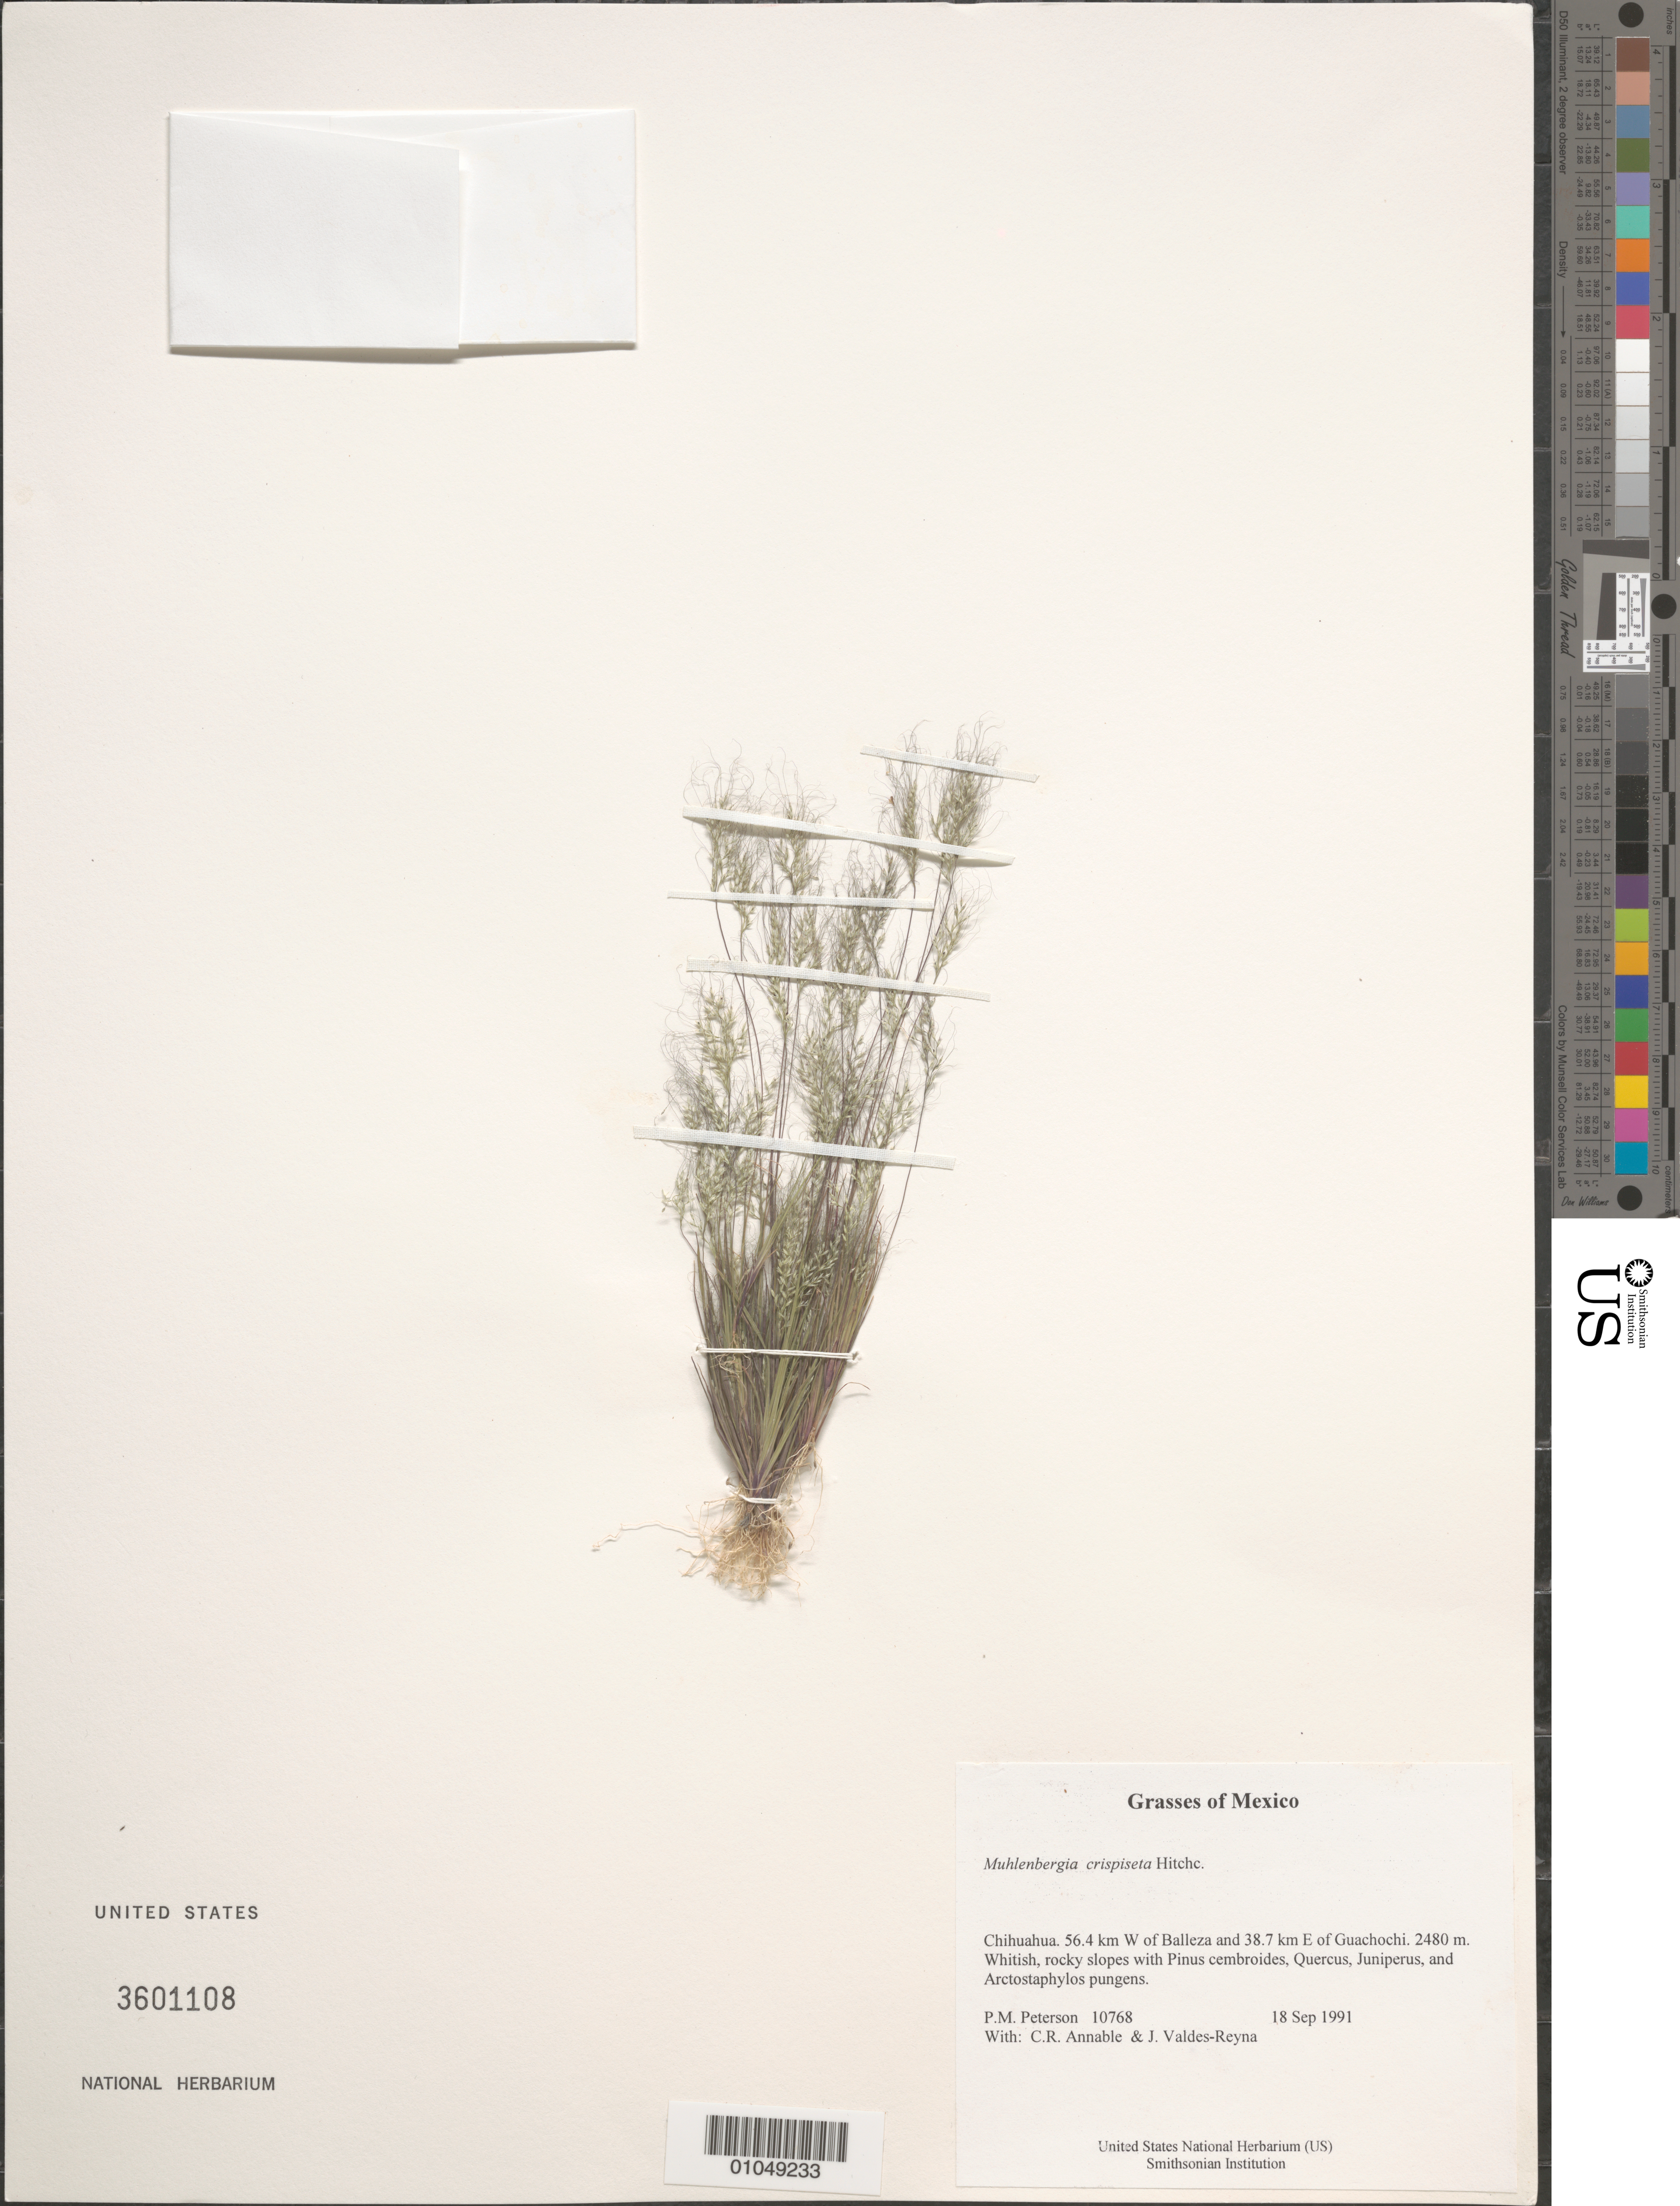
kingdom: Plantae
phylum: Tracheophyta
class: Liliopsida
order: Poales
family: Poaceae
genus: Muhlenbergia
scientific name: Muhlenbergia crispiseta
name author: Hitchc.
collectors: P. M. Peterson, C. R. Annable & J. Valdés-Reyna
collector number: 10768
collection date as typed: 18 Sep 1991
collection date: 1991-09-18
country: Mexico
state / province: Chihuahua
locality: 56.4 km W of Balleza and 38.7 km E of Guachochi.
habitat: Whitish, rocky slopes with Pinus cembroides, Quercus, Juniperus, and Arctostaphylos pungens.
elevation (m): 2480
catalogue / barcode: US 3601108